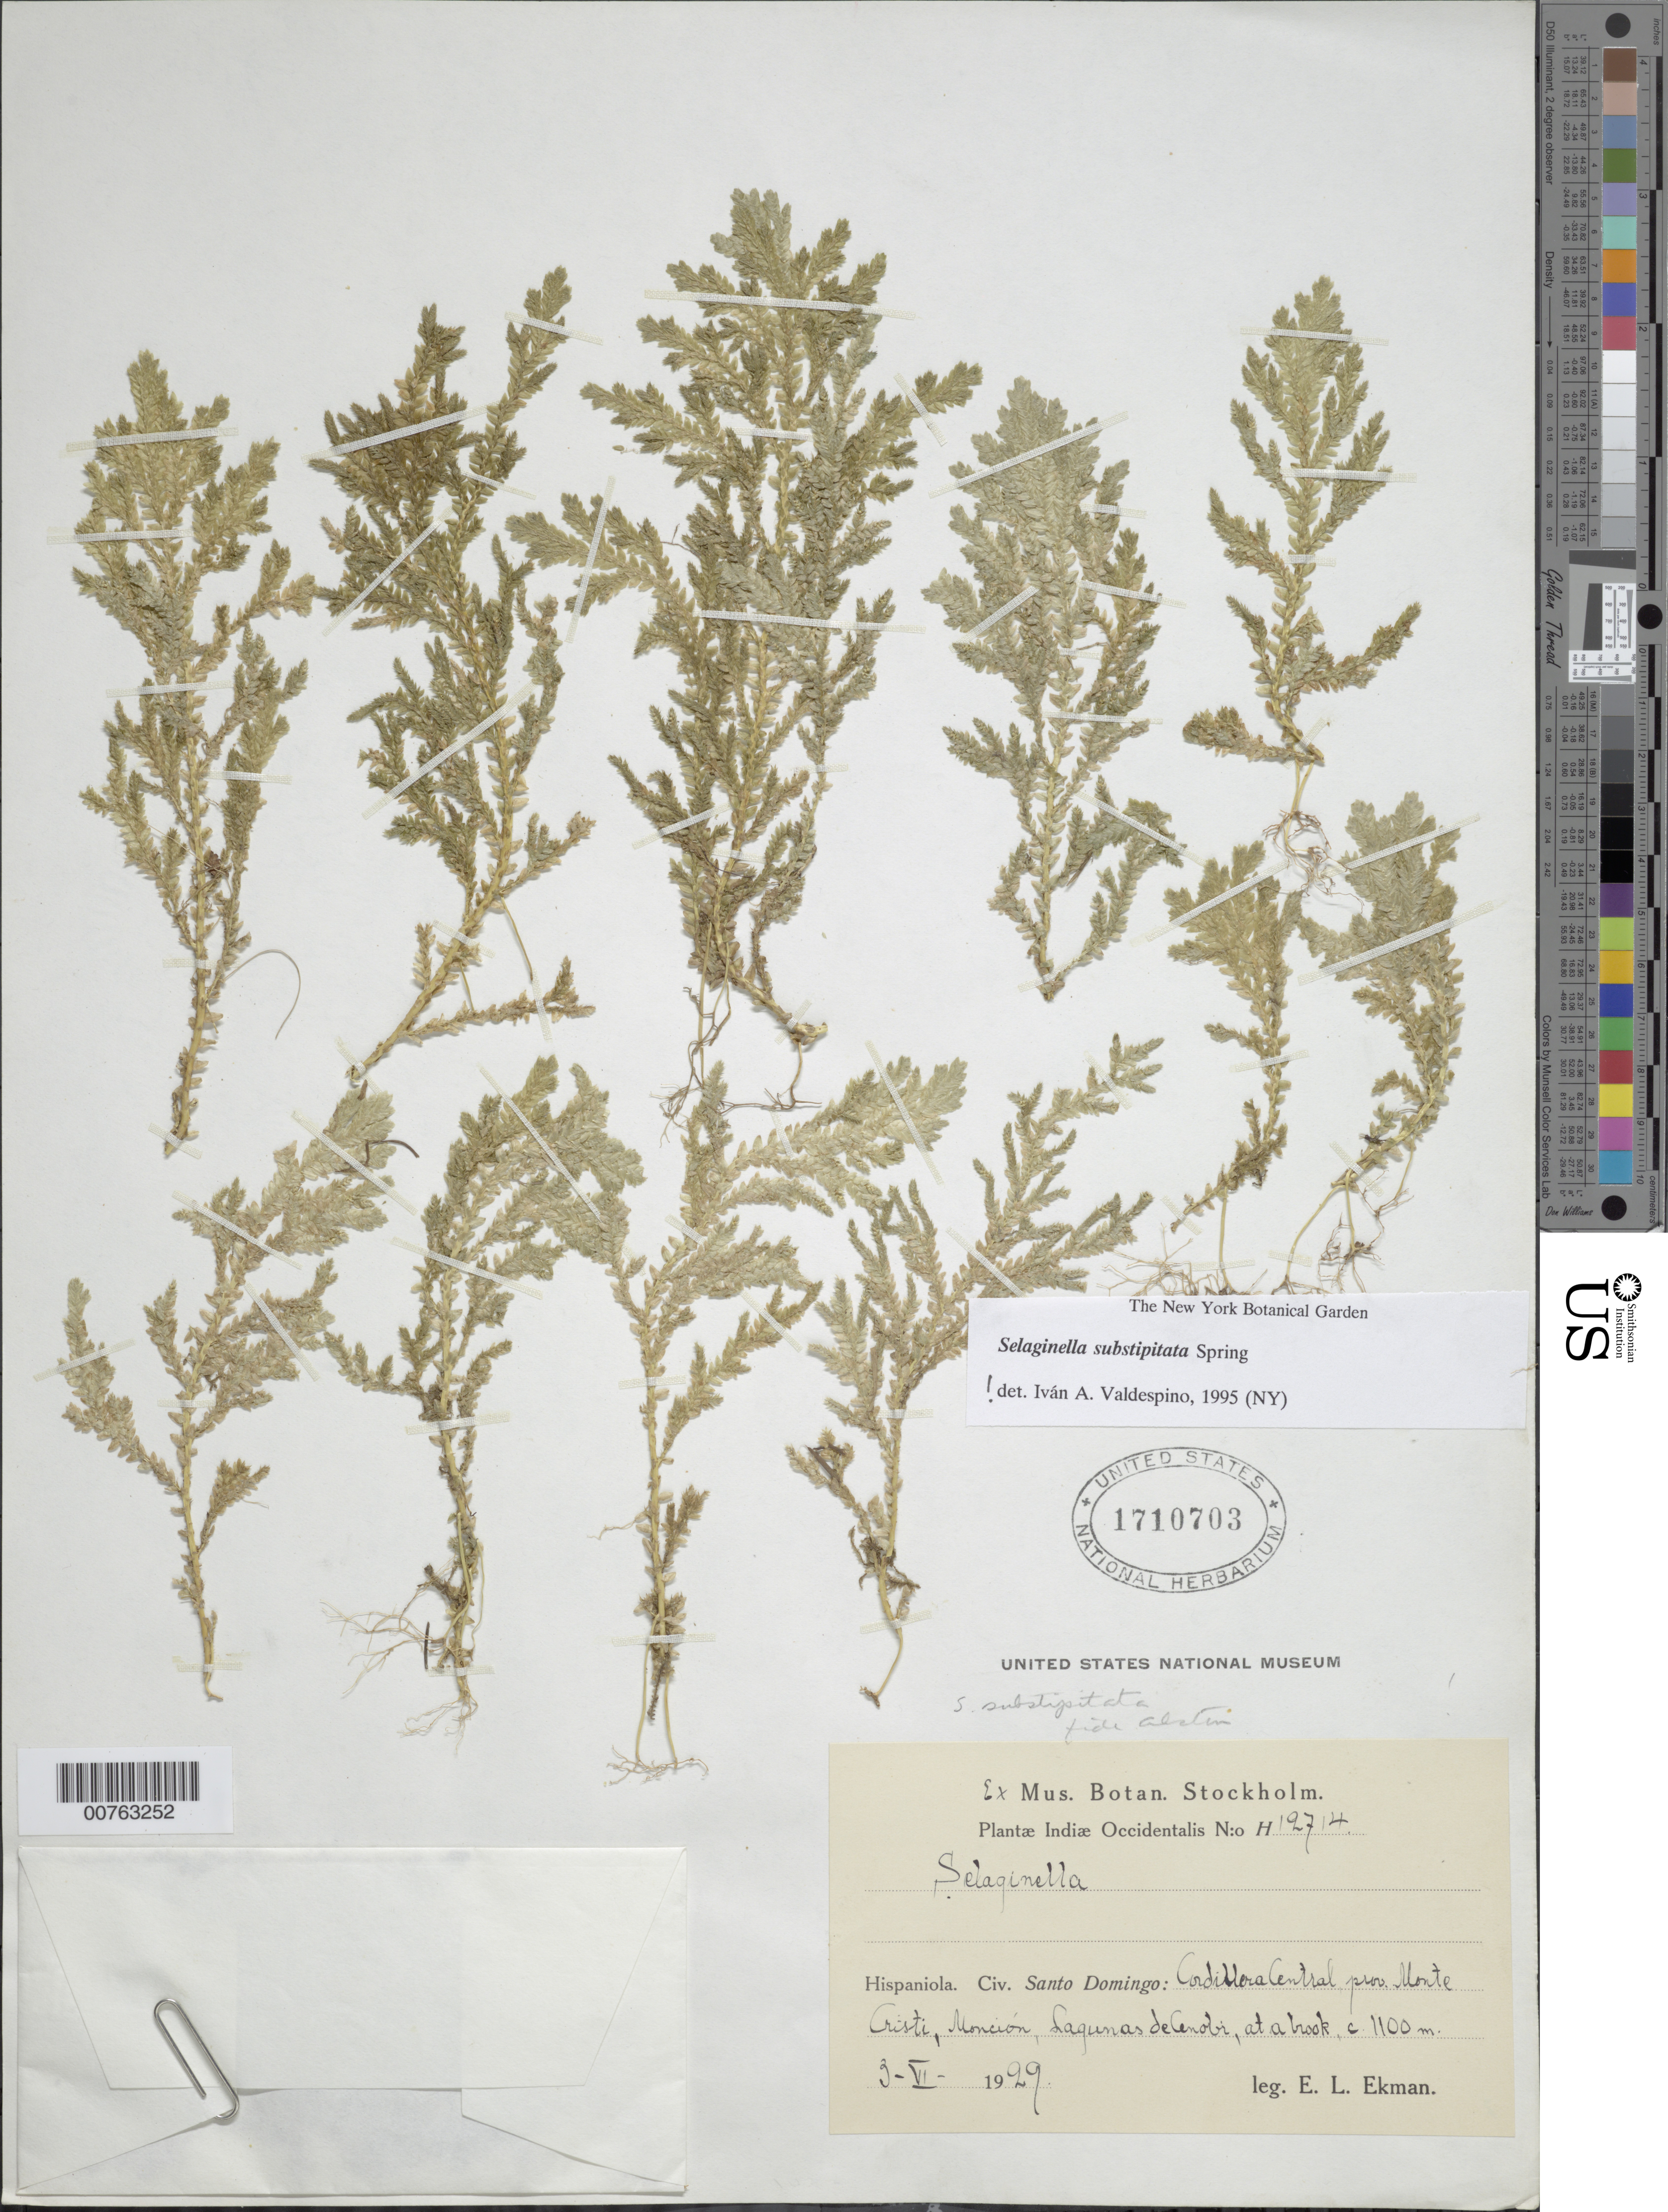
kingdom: Plantae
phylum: Tracheophyta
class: Lycopodiopsida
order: Selaginellales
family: Selaginellaceae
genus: Selaginella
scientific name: Selaginella substipitata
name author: Spring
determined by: Valdespino, I. A., (PMA), Universidad de Panama (PANAMA)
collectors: E. L. Ekman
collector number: H 12714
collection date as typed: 03 Jun 1929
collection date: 1929-06-03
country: Dominican Republic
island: Hispaniola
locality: Cordillera Central. Provincia Monte Cristi, Monción, Lagunas de Cenobi, at a hook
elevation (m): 1100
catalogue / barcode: US 1710703